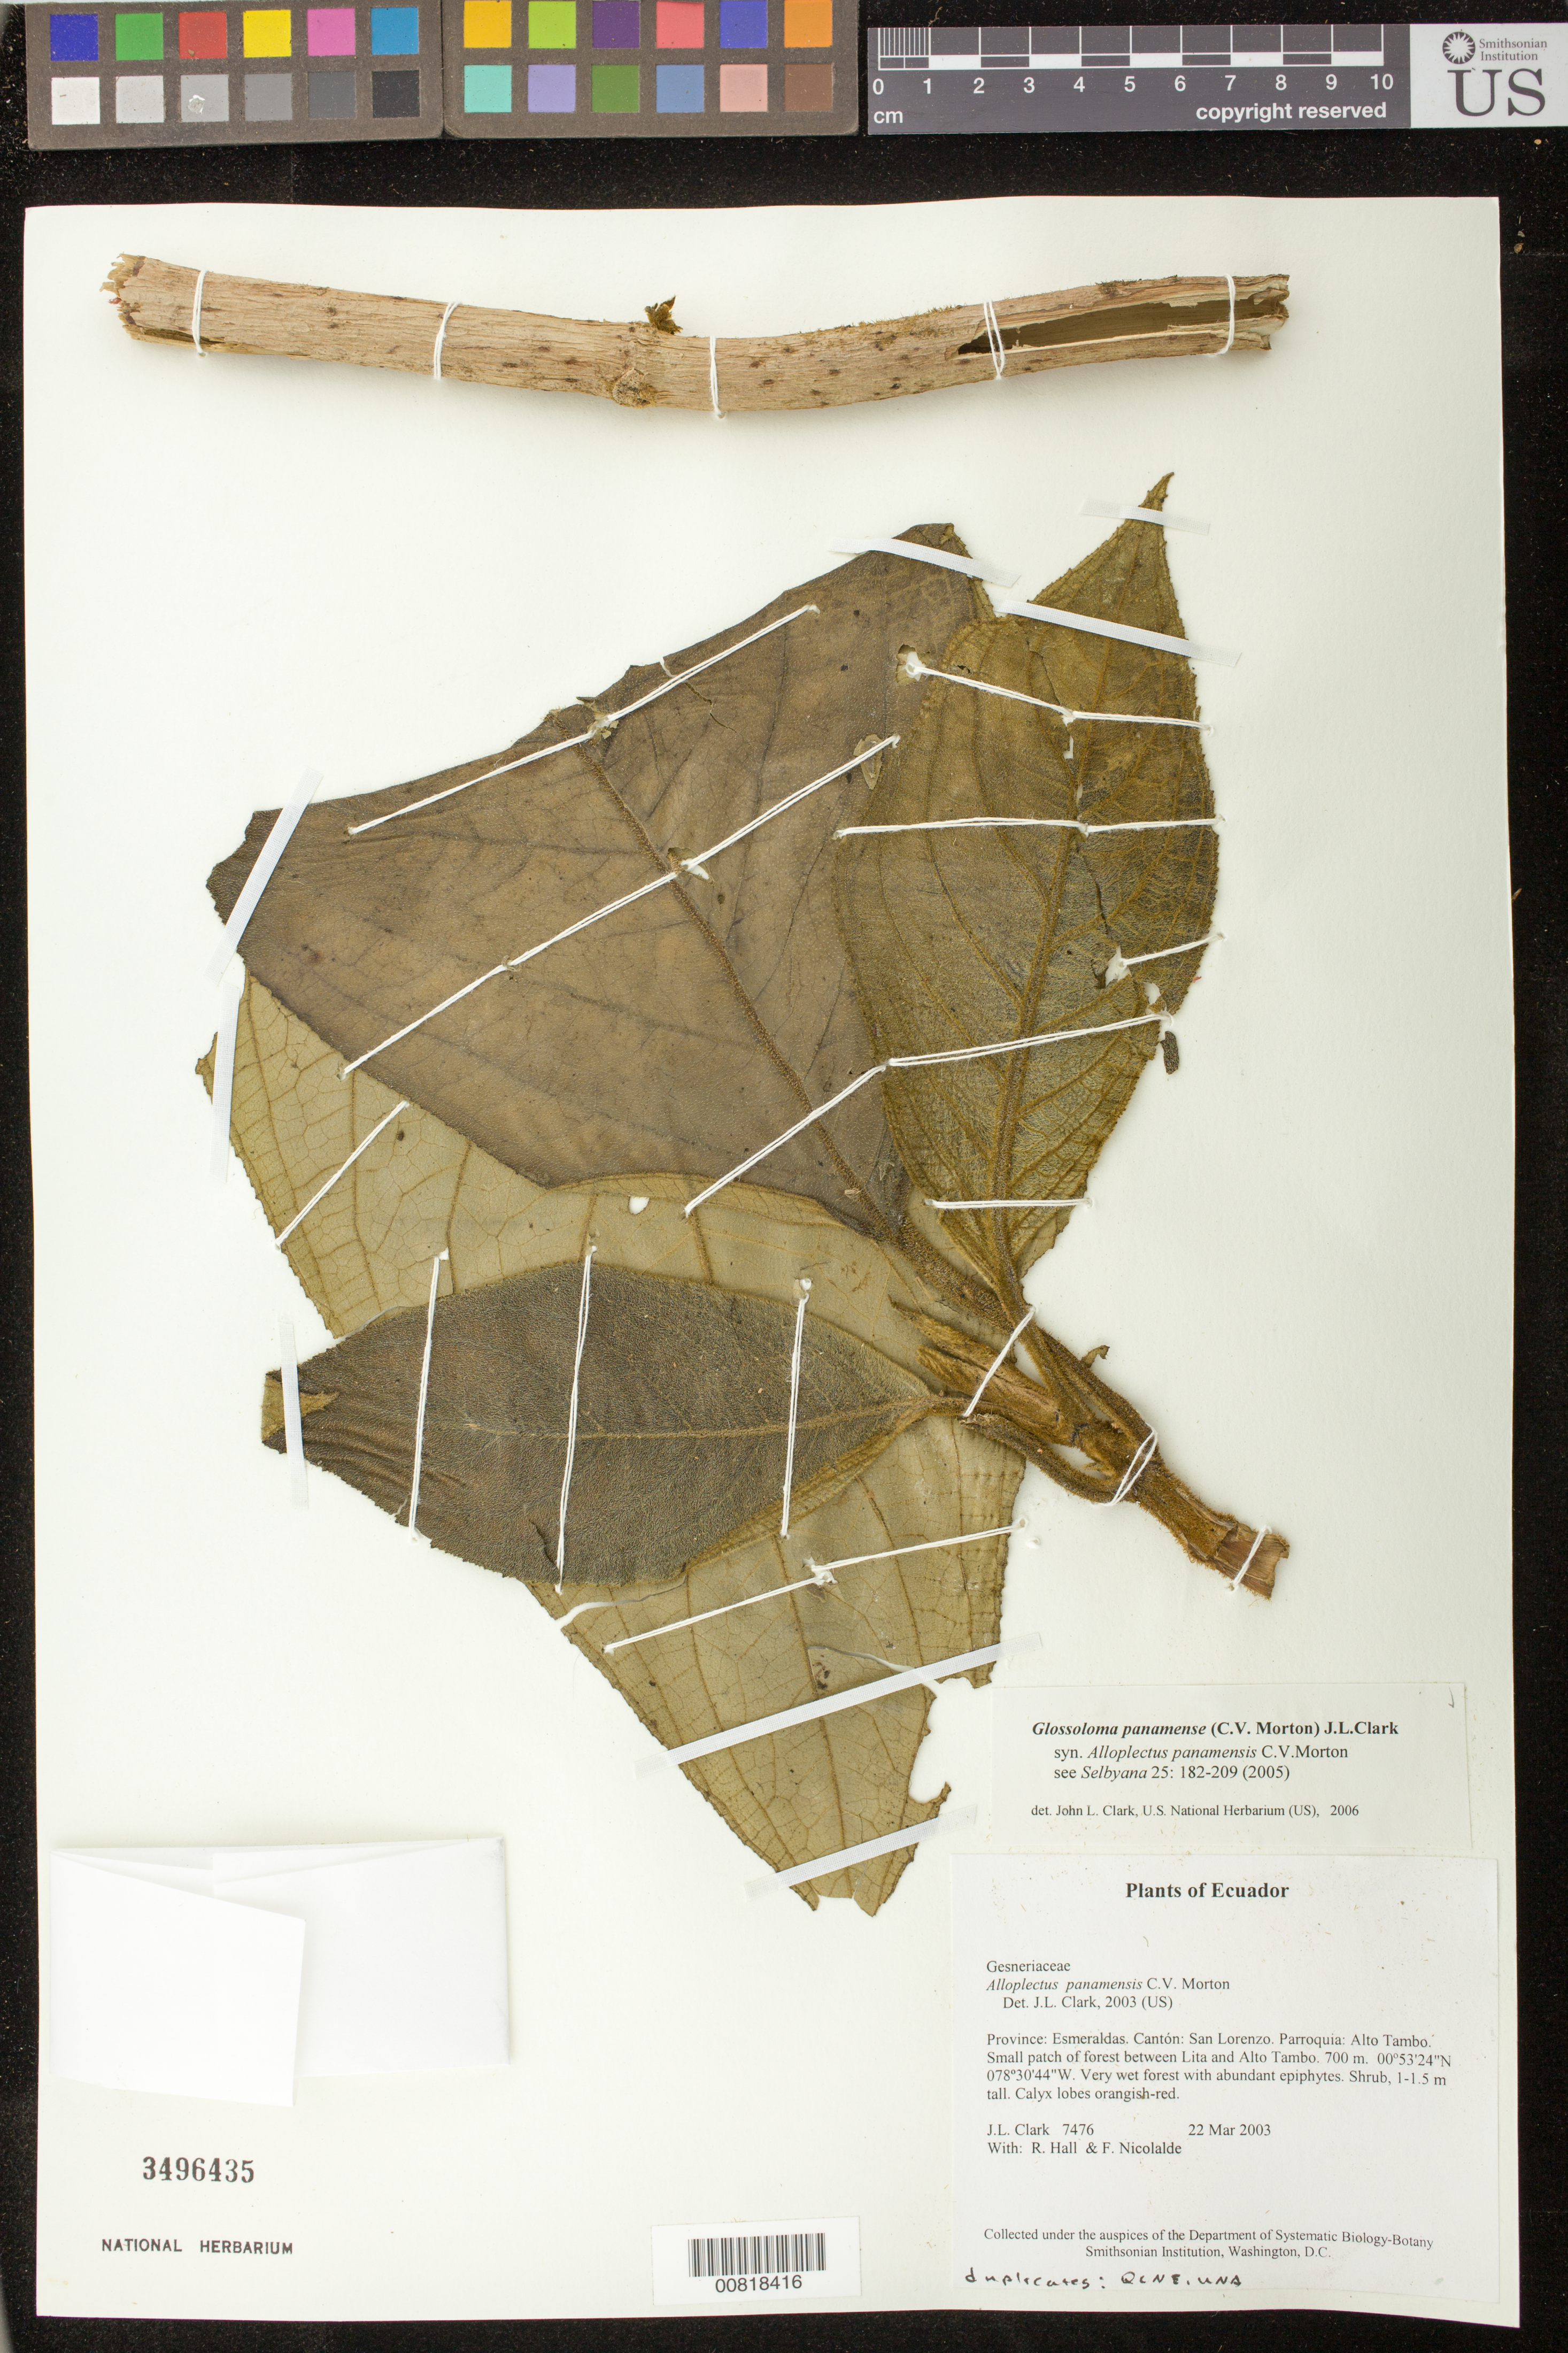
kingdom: Plantae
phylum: Tracheophyta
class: Magnoliopsida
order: Lamiales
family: Gesneriaceae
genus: Glossoloma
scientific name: Glossoloma panamense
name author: (C.V. Morton) J.L. Clark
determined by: Clark, J. L., (SEL), The Marie Selby Botanical Garden (UNITED STATES)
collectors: J. L. Clark, R. Hall & F. Nicolalde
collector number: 7476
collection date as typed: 22 Mar 2003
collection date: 2003-03-22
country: Ecuador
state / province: Esmeraldas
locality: San Lorenzo. Parroquia: Alto Tambo. Small patch of forest between Lita and Alto Tambo.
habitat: Very wet forest with abundant epiphytes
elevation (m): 700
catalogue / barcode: US 3496435